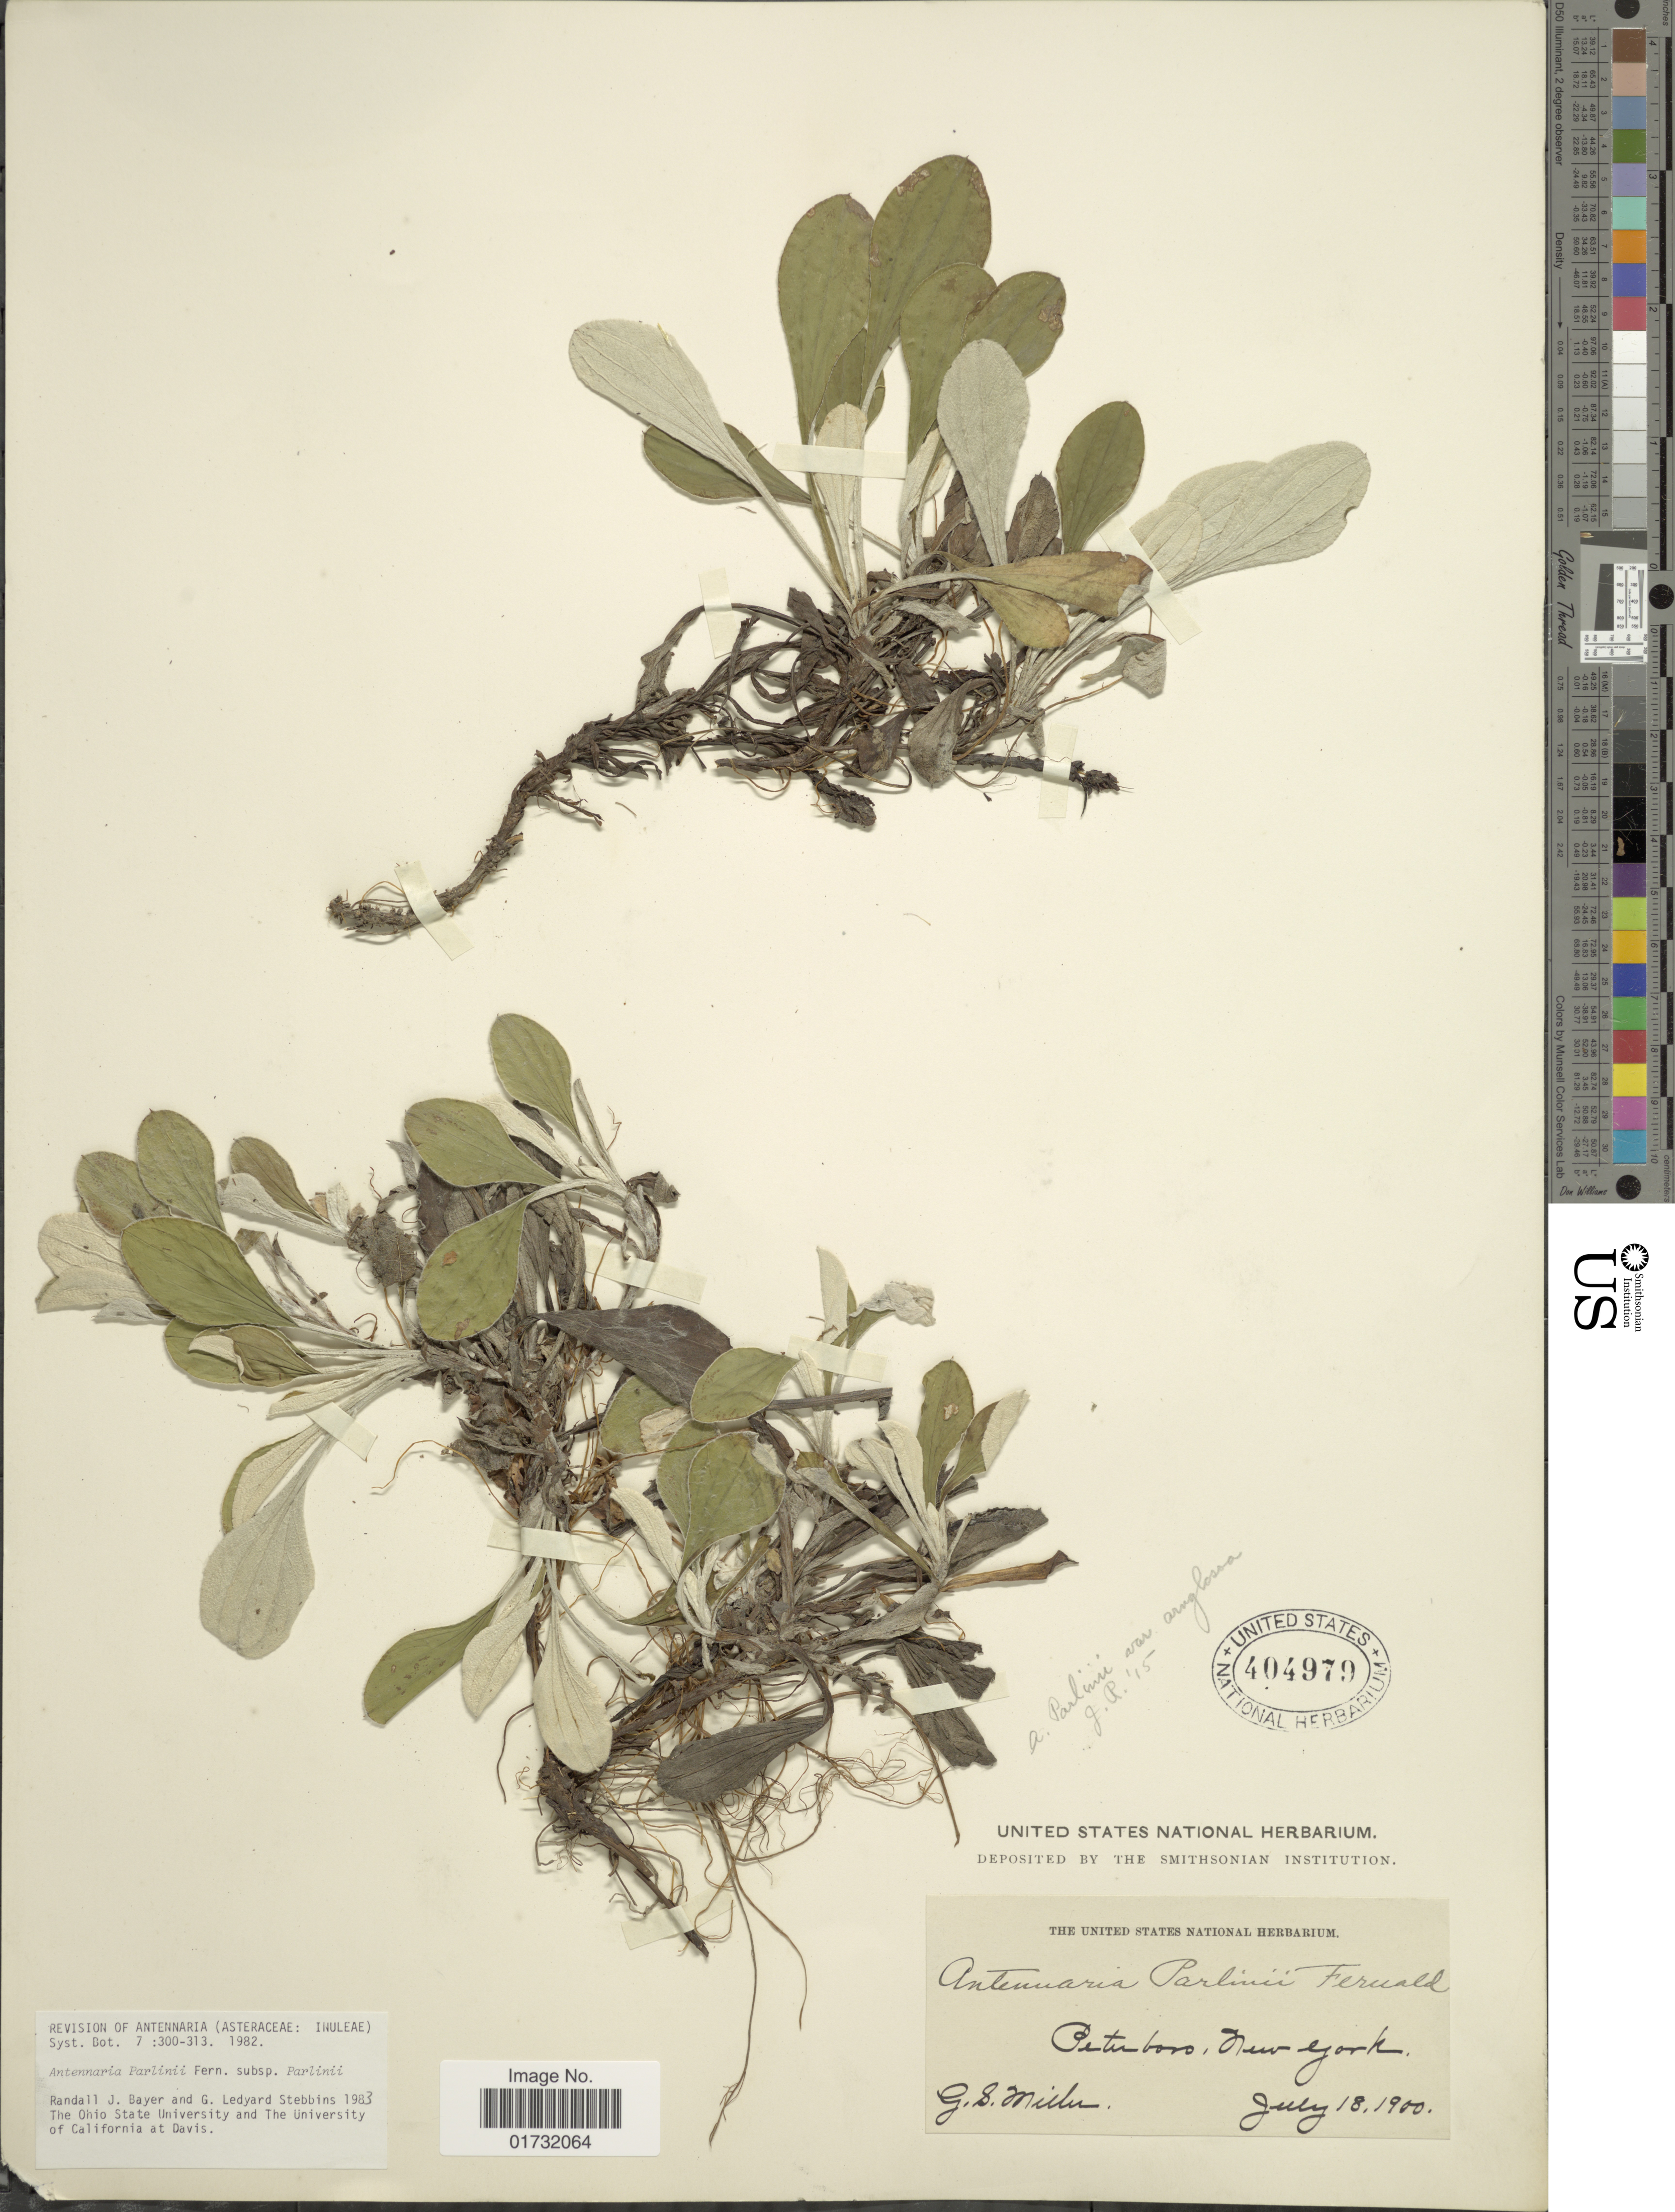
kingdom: Plantae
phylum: Tracheophyta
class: Magnoliopsida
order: Asterales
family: Asteraceae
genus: Antennaria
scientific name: Antennaria parlinii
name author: Fernald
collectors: G. S. Miller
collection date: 1900-07-18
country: United States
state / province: New York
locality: Peterboro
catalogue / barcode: US 404979